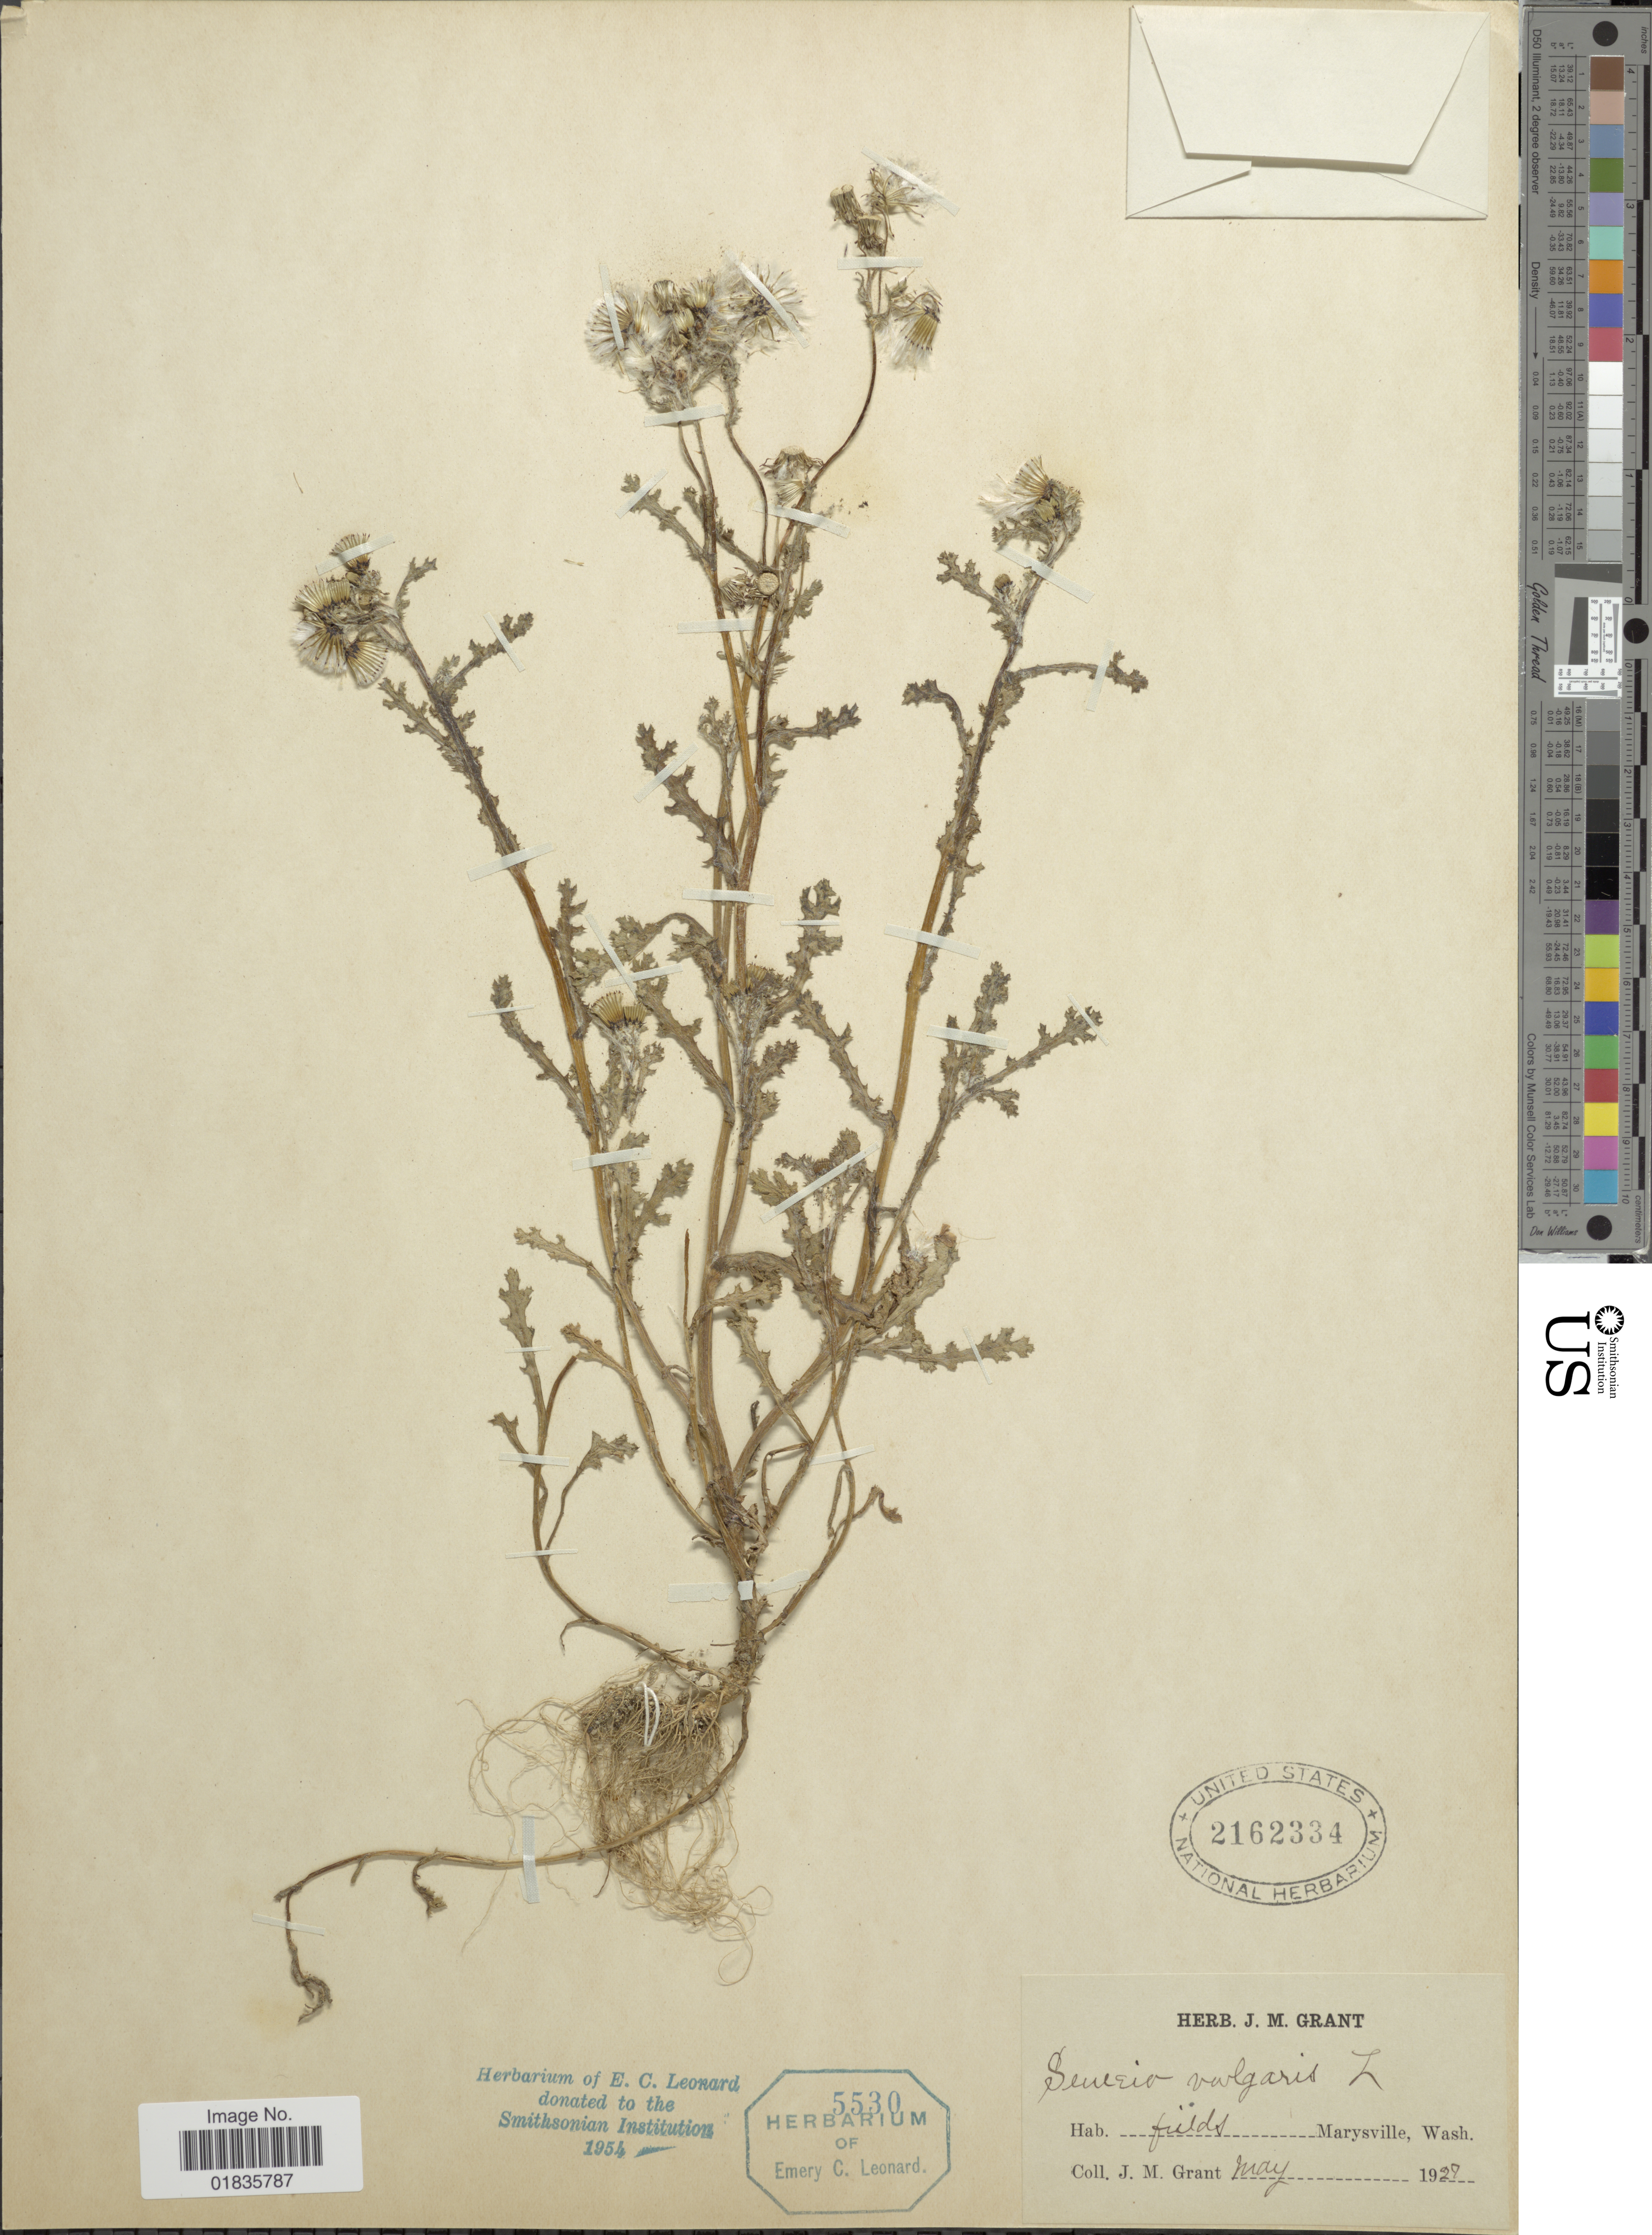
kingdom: Plantae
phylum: Tracheophyta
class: Magnoliopsida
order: Asterales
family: Asteraceae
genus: Senecio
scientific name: Senecio vulgaris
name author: L.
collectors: J. M. Grant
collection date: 1927-05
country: United States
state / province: Washington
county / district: Snohomish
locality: Fields, Marysville.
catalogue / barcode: US 2162334